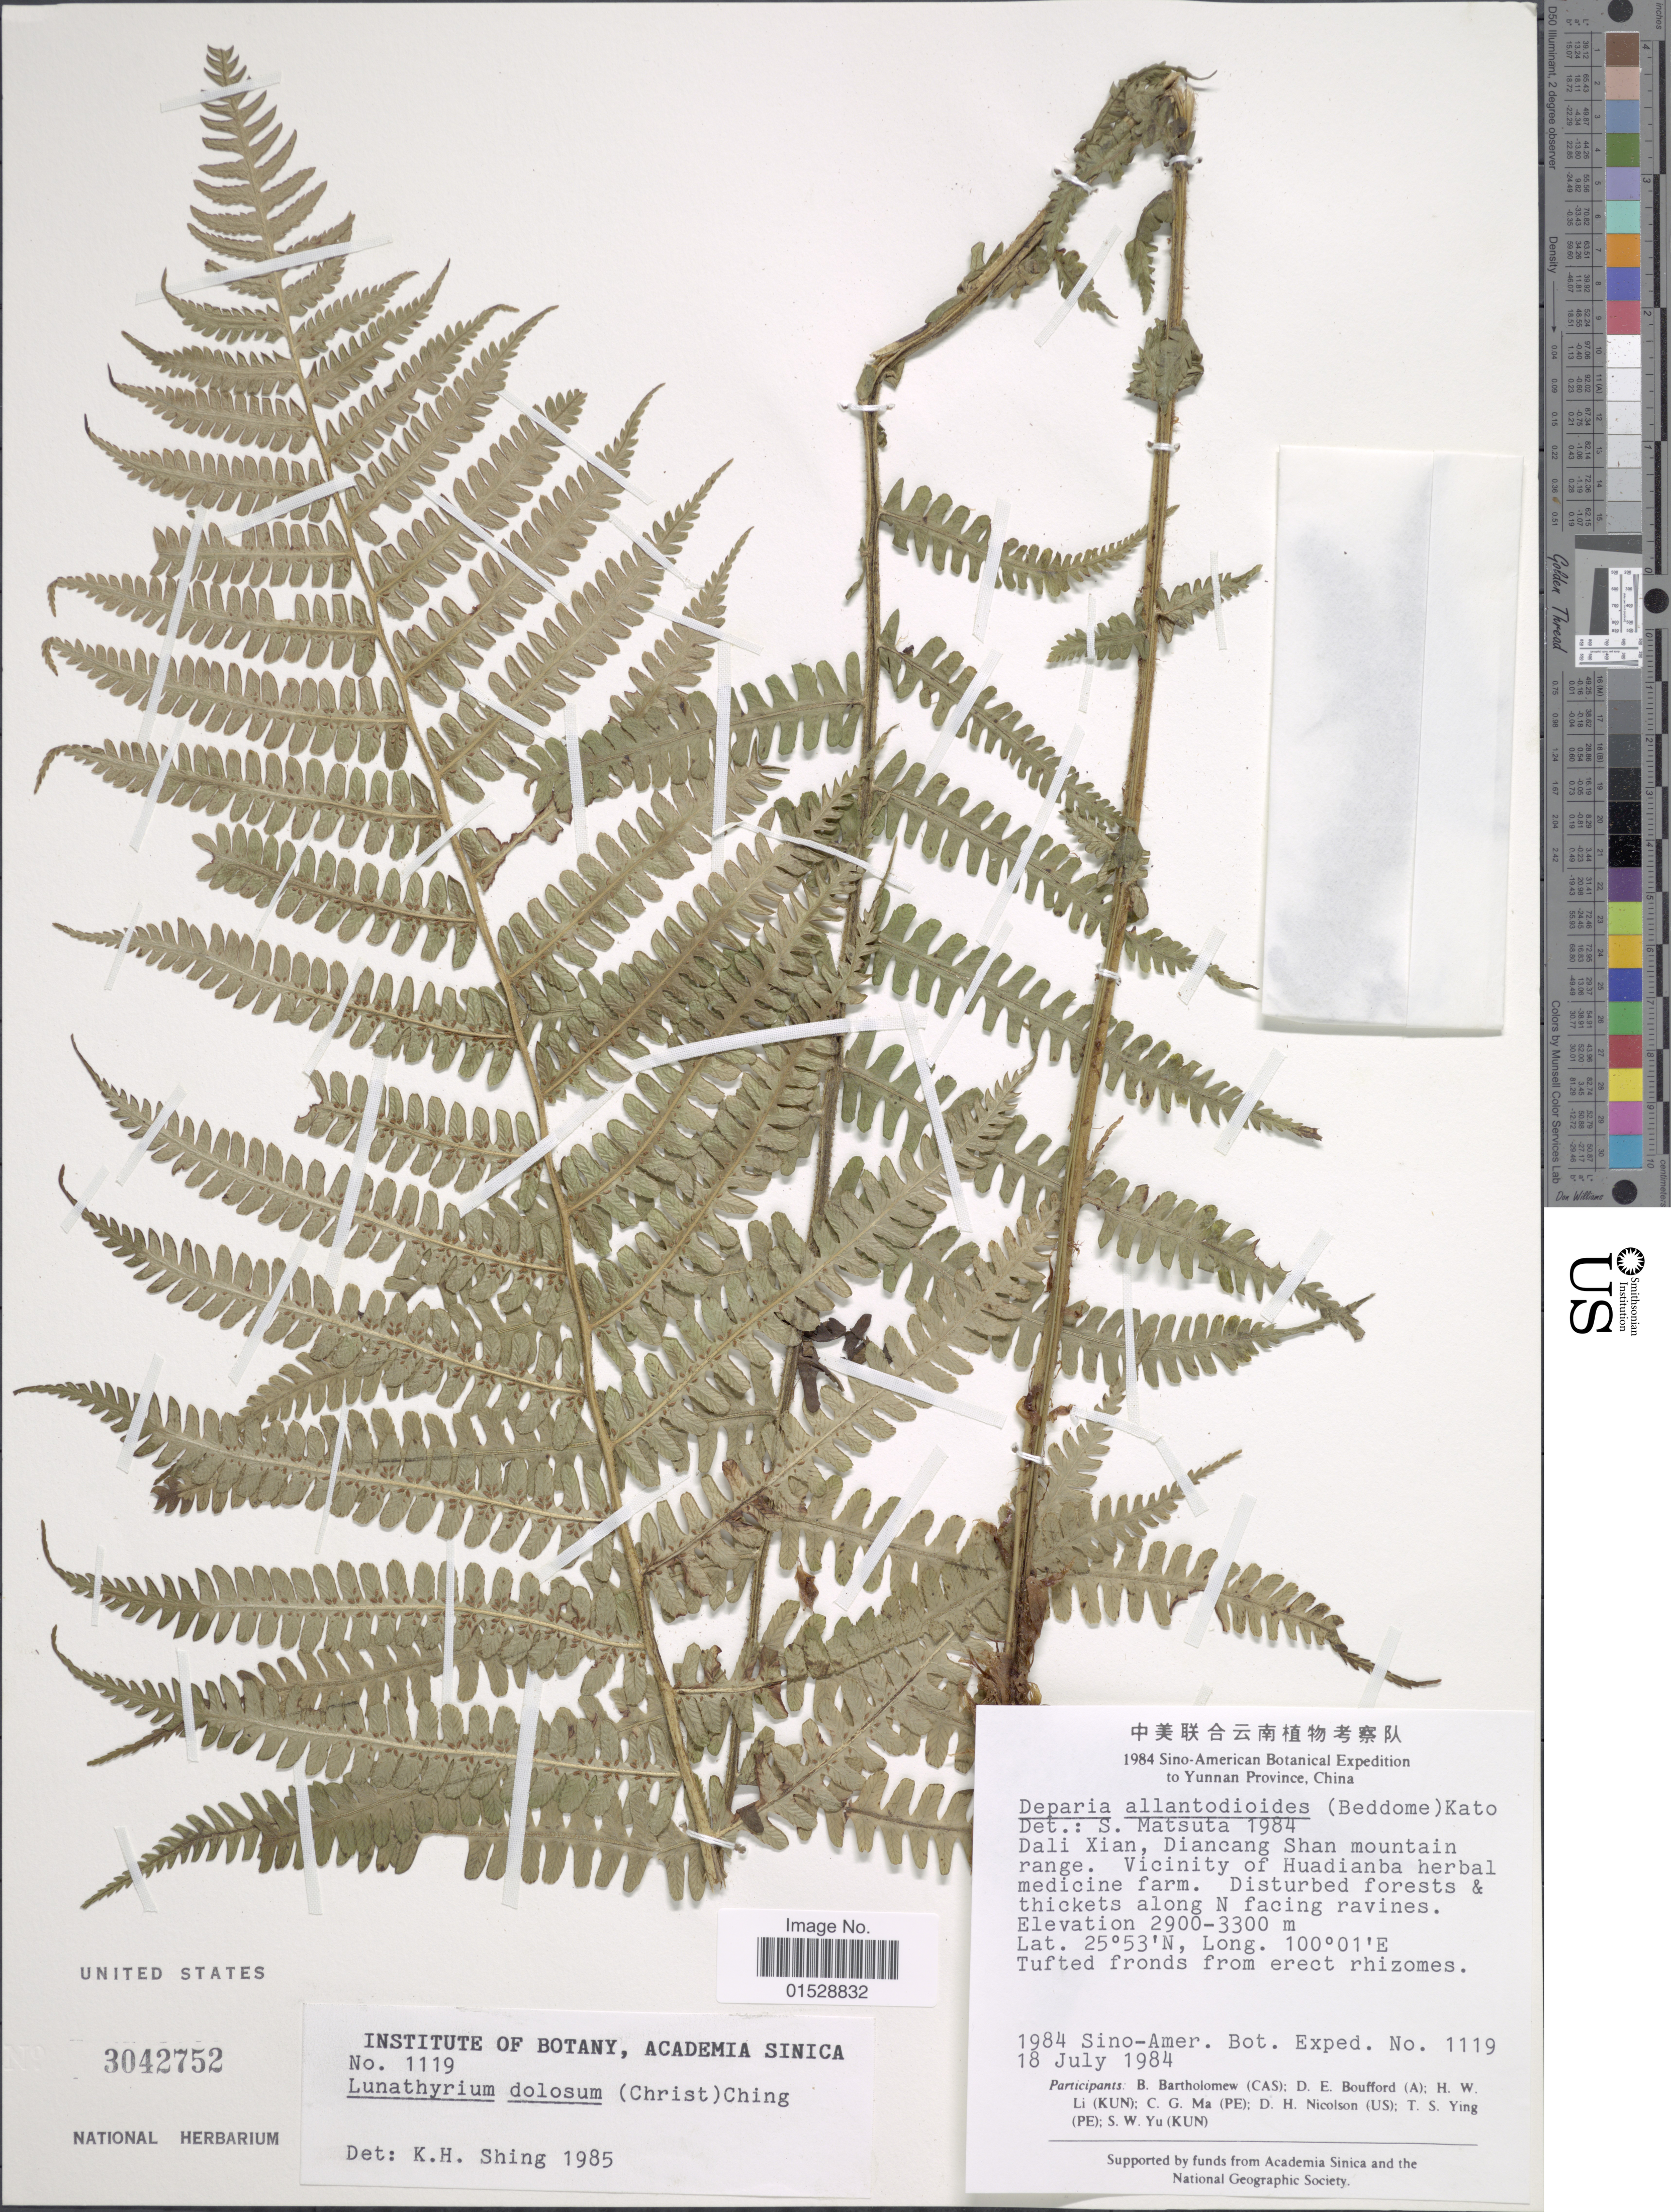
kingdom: Plantae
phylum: Tracheophyta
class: Polypodiopsida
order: Polypodiales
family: Athyriaceae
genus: Deparia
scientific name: Deparia dolosa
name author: (Christ) M. Kato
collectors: Sino-Amer. Bot. Exped. 1984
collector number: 1119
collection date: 1984-07-18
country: China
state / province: Yunnan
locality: Yunnan Province, Dali Xian, Diancang Shan mountain range, Vicinity of Huadianba herbal medicine farm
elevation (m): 2900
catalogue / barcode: US 3042752